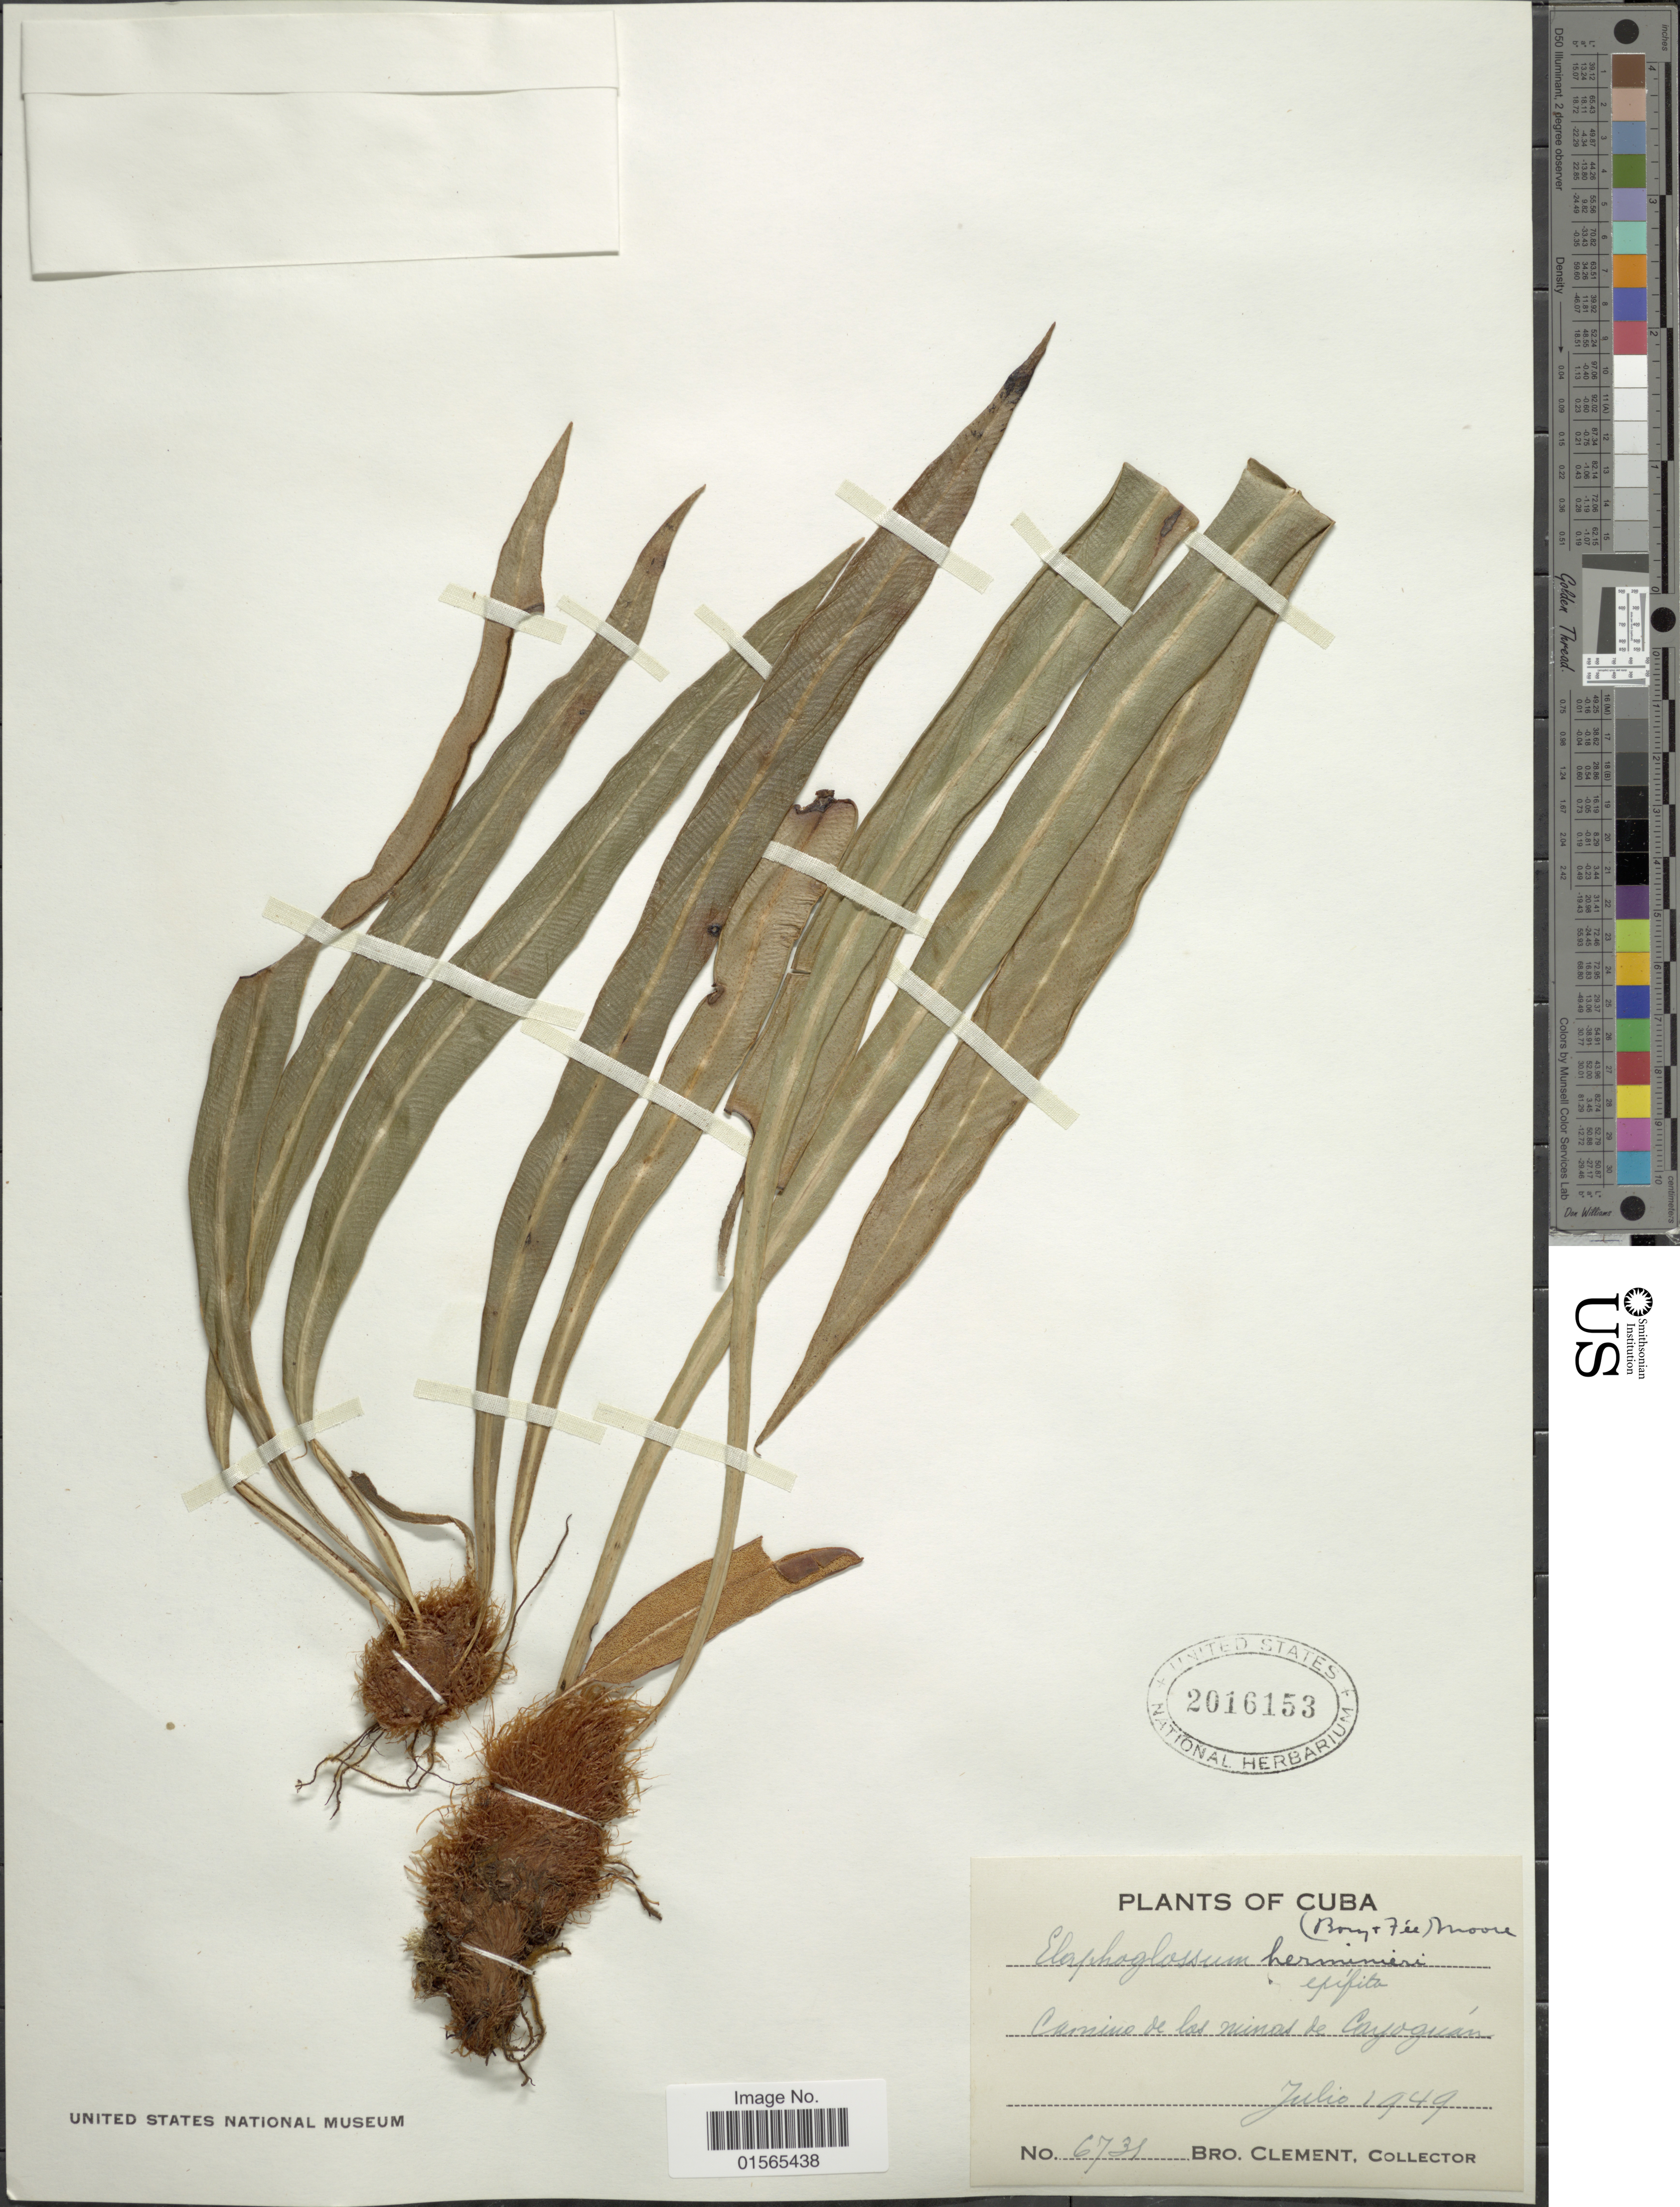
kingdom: Plantae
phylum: Tracheophyta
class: Polypodiopsida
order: Polypodiales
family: Dryopteridaceae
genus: Elaphoglossum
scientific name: Elaphoglossum herminieri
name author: (Bory & Fée) T. Moore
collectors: B. Clement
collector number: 6731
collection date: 1949-07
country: Cuba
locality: Camino de los ninos de Cayoguan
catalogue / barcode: US 2016153